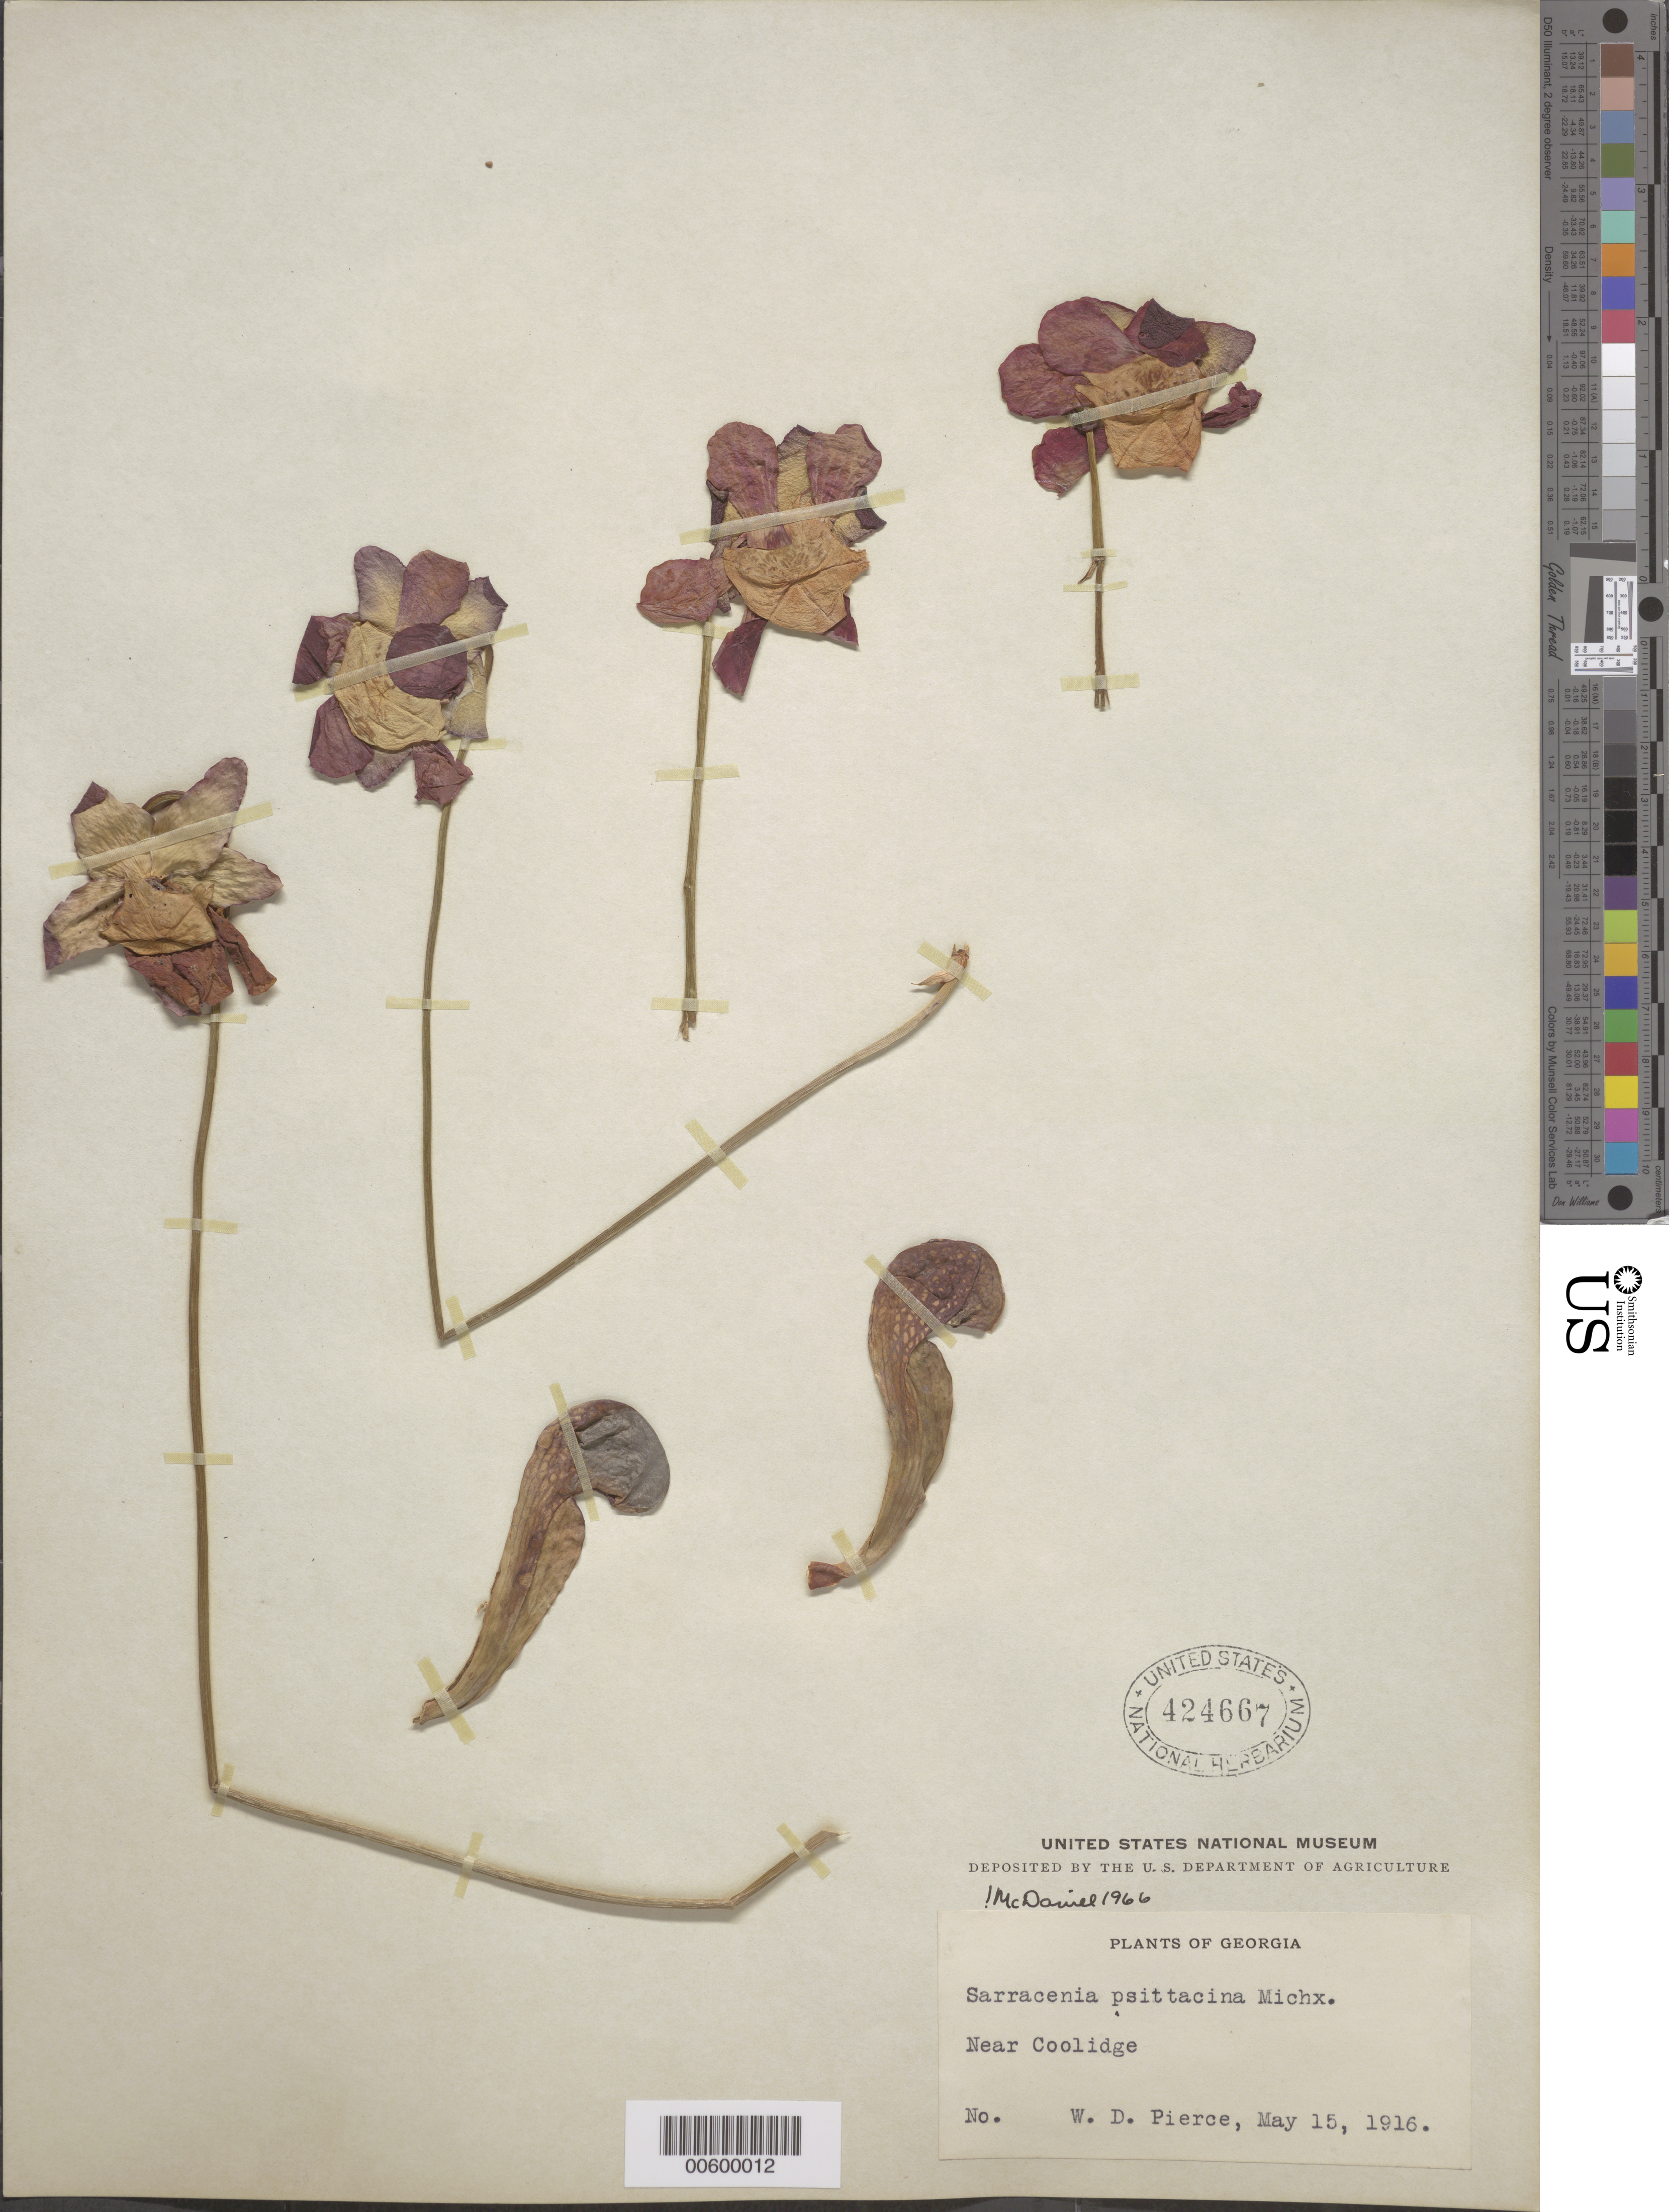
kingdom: Plantae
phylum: Tracheophyta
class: Magnoliopsida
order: Ericales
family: Sarraceniaceae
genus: Sarracenia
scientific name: Sarracenia psittacina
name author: Michx.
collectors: W. Pierce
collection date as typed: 15 May 1916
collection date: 1916-05-15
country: United States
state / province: Georgia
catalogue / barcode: US 424667